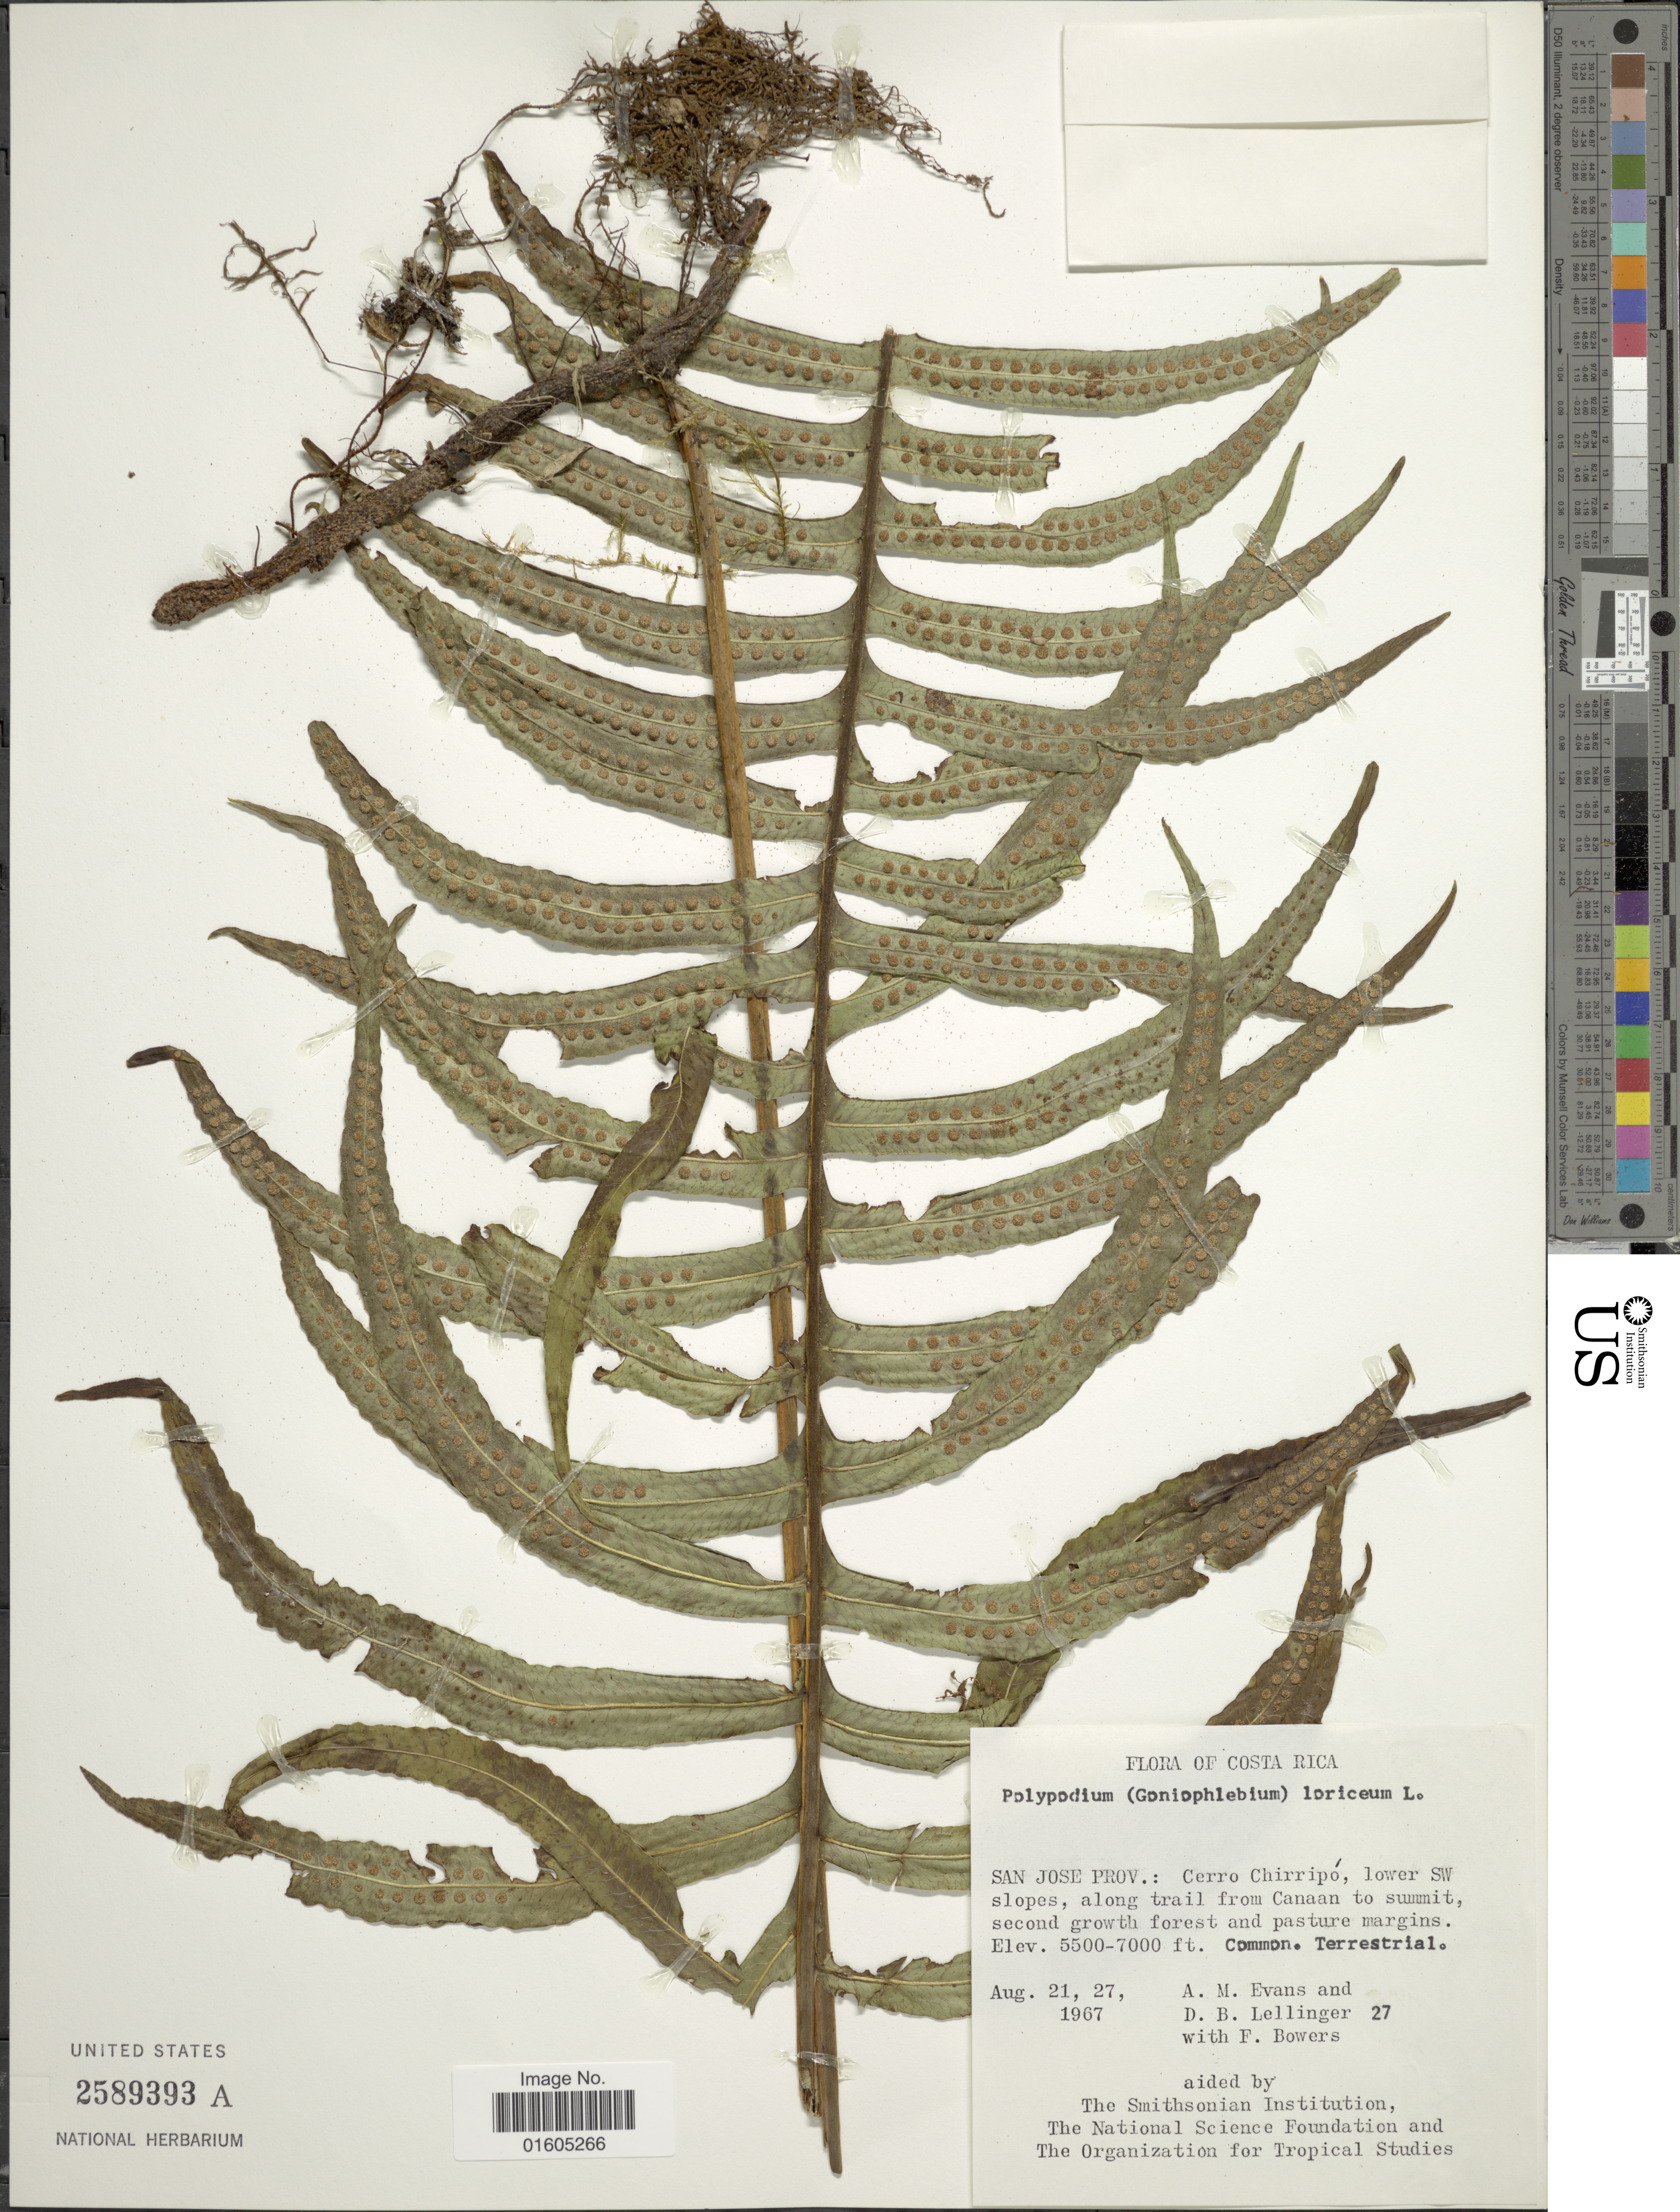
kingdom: Plantae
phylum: Tracheophyta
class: Polypodiopsida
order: Polypodiales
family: Polypodiaceae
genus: Serpocaulon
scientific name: Serpocaulon loriceum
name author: (L.) A.R. Sm.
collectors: A. M. Evans, D. B. Lellinger & F. Bowers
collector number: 27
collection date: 1967-08-21/1967-08-27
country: Costa Rica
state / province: San José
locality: Costa Rica. San Jose Prov.: Cerro Chirripo, lower SW slopes, along trail from Canaan to summit, second growth forest and pasture margins.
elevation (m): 1676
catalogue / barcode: US 2589393A